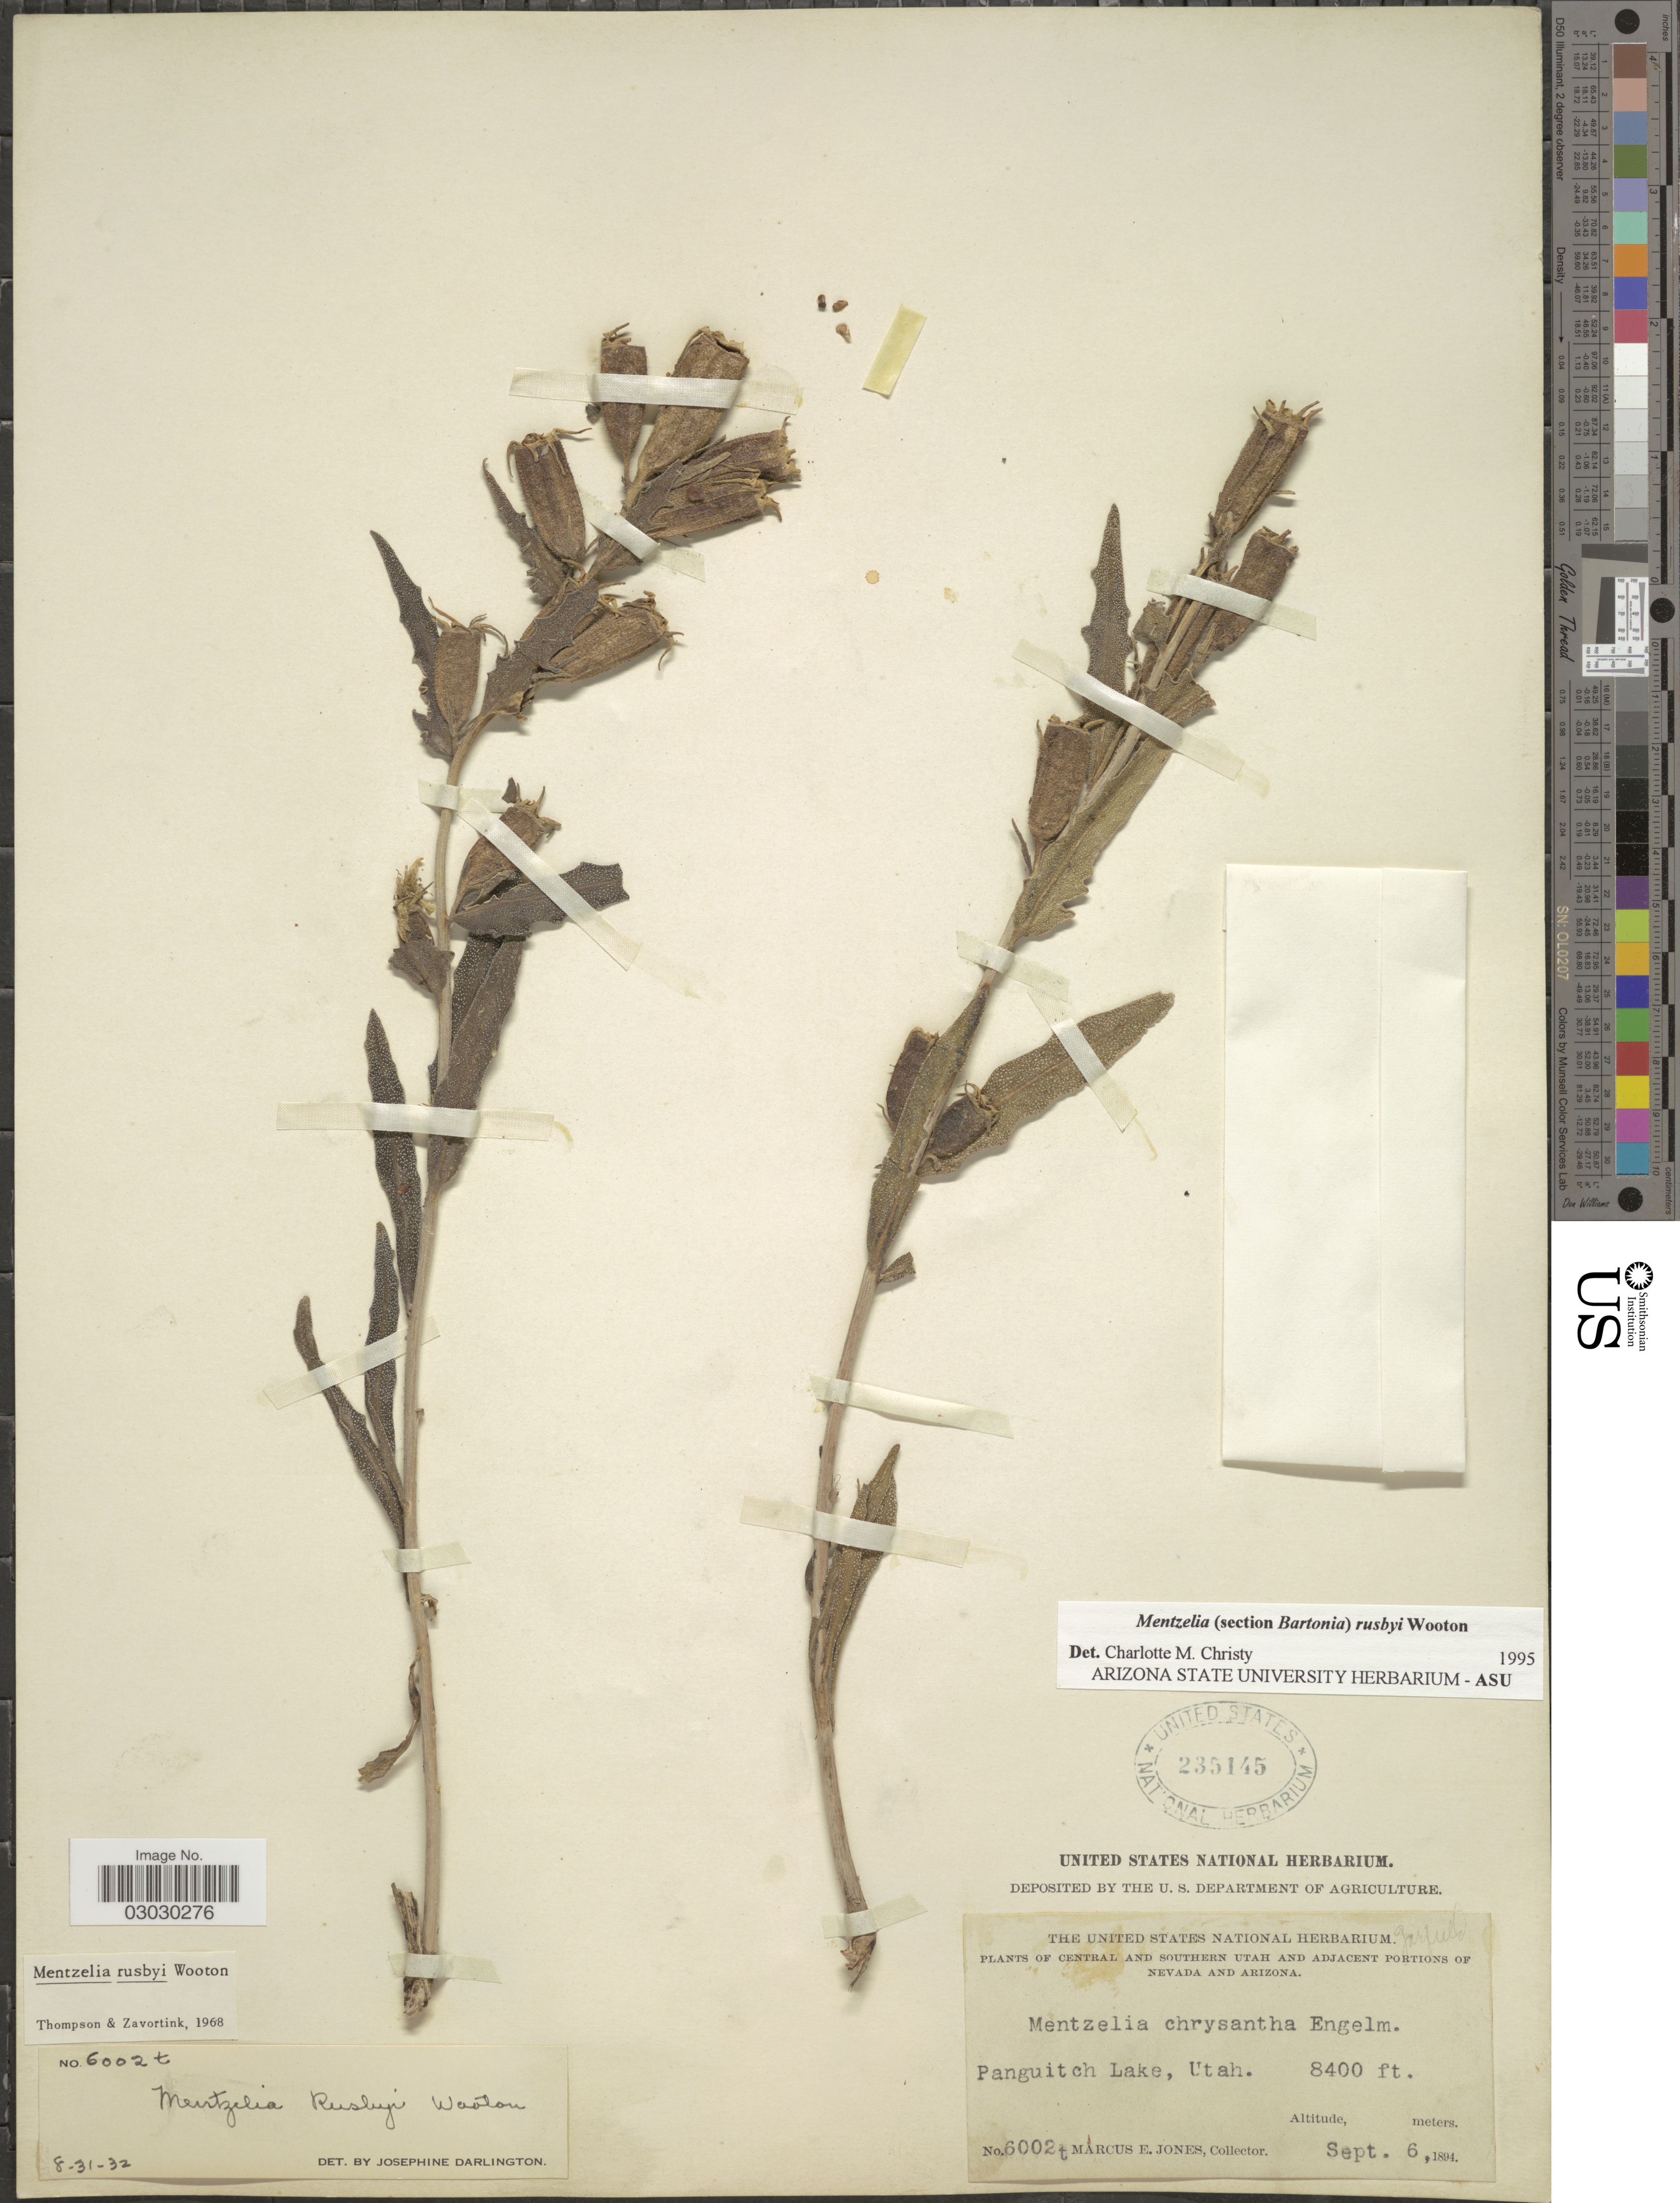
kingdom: Plantae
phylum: Tracheophyta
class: Magnoliopsida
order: Cornales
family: Loasaceae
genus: Mentzelia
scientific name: Mentzelia rusbyi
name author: Wooton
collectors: M. E. Jones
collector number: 6002t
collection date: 1894-09-06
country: United States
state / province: Utah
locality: Panguitch Lake, Utah.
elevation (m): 2560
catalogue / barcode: US 235145